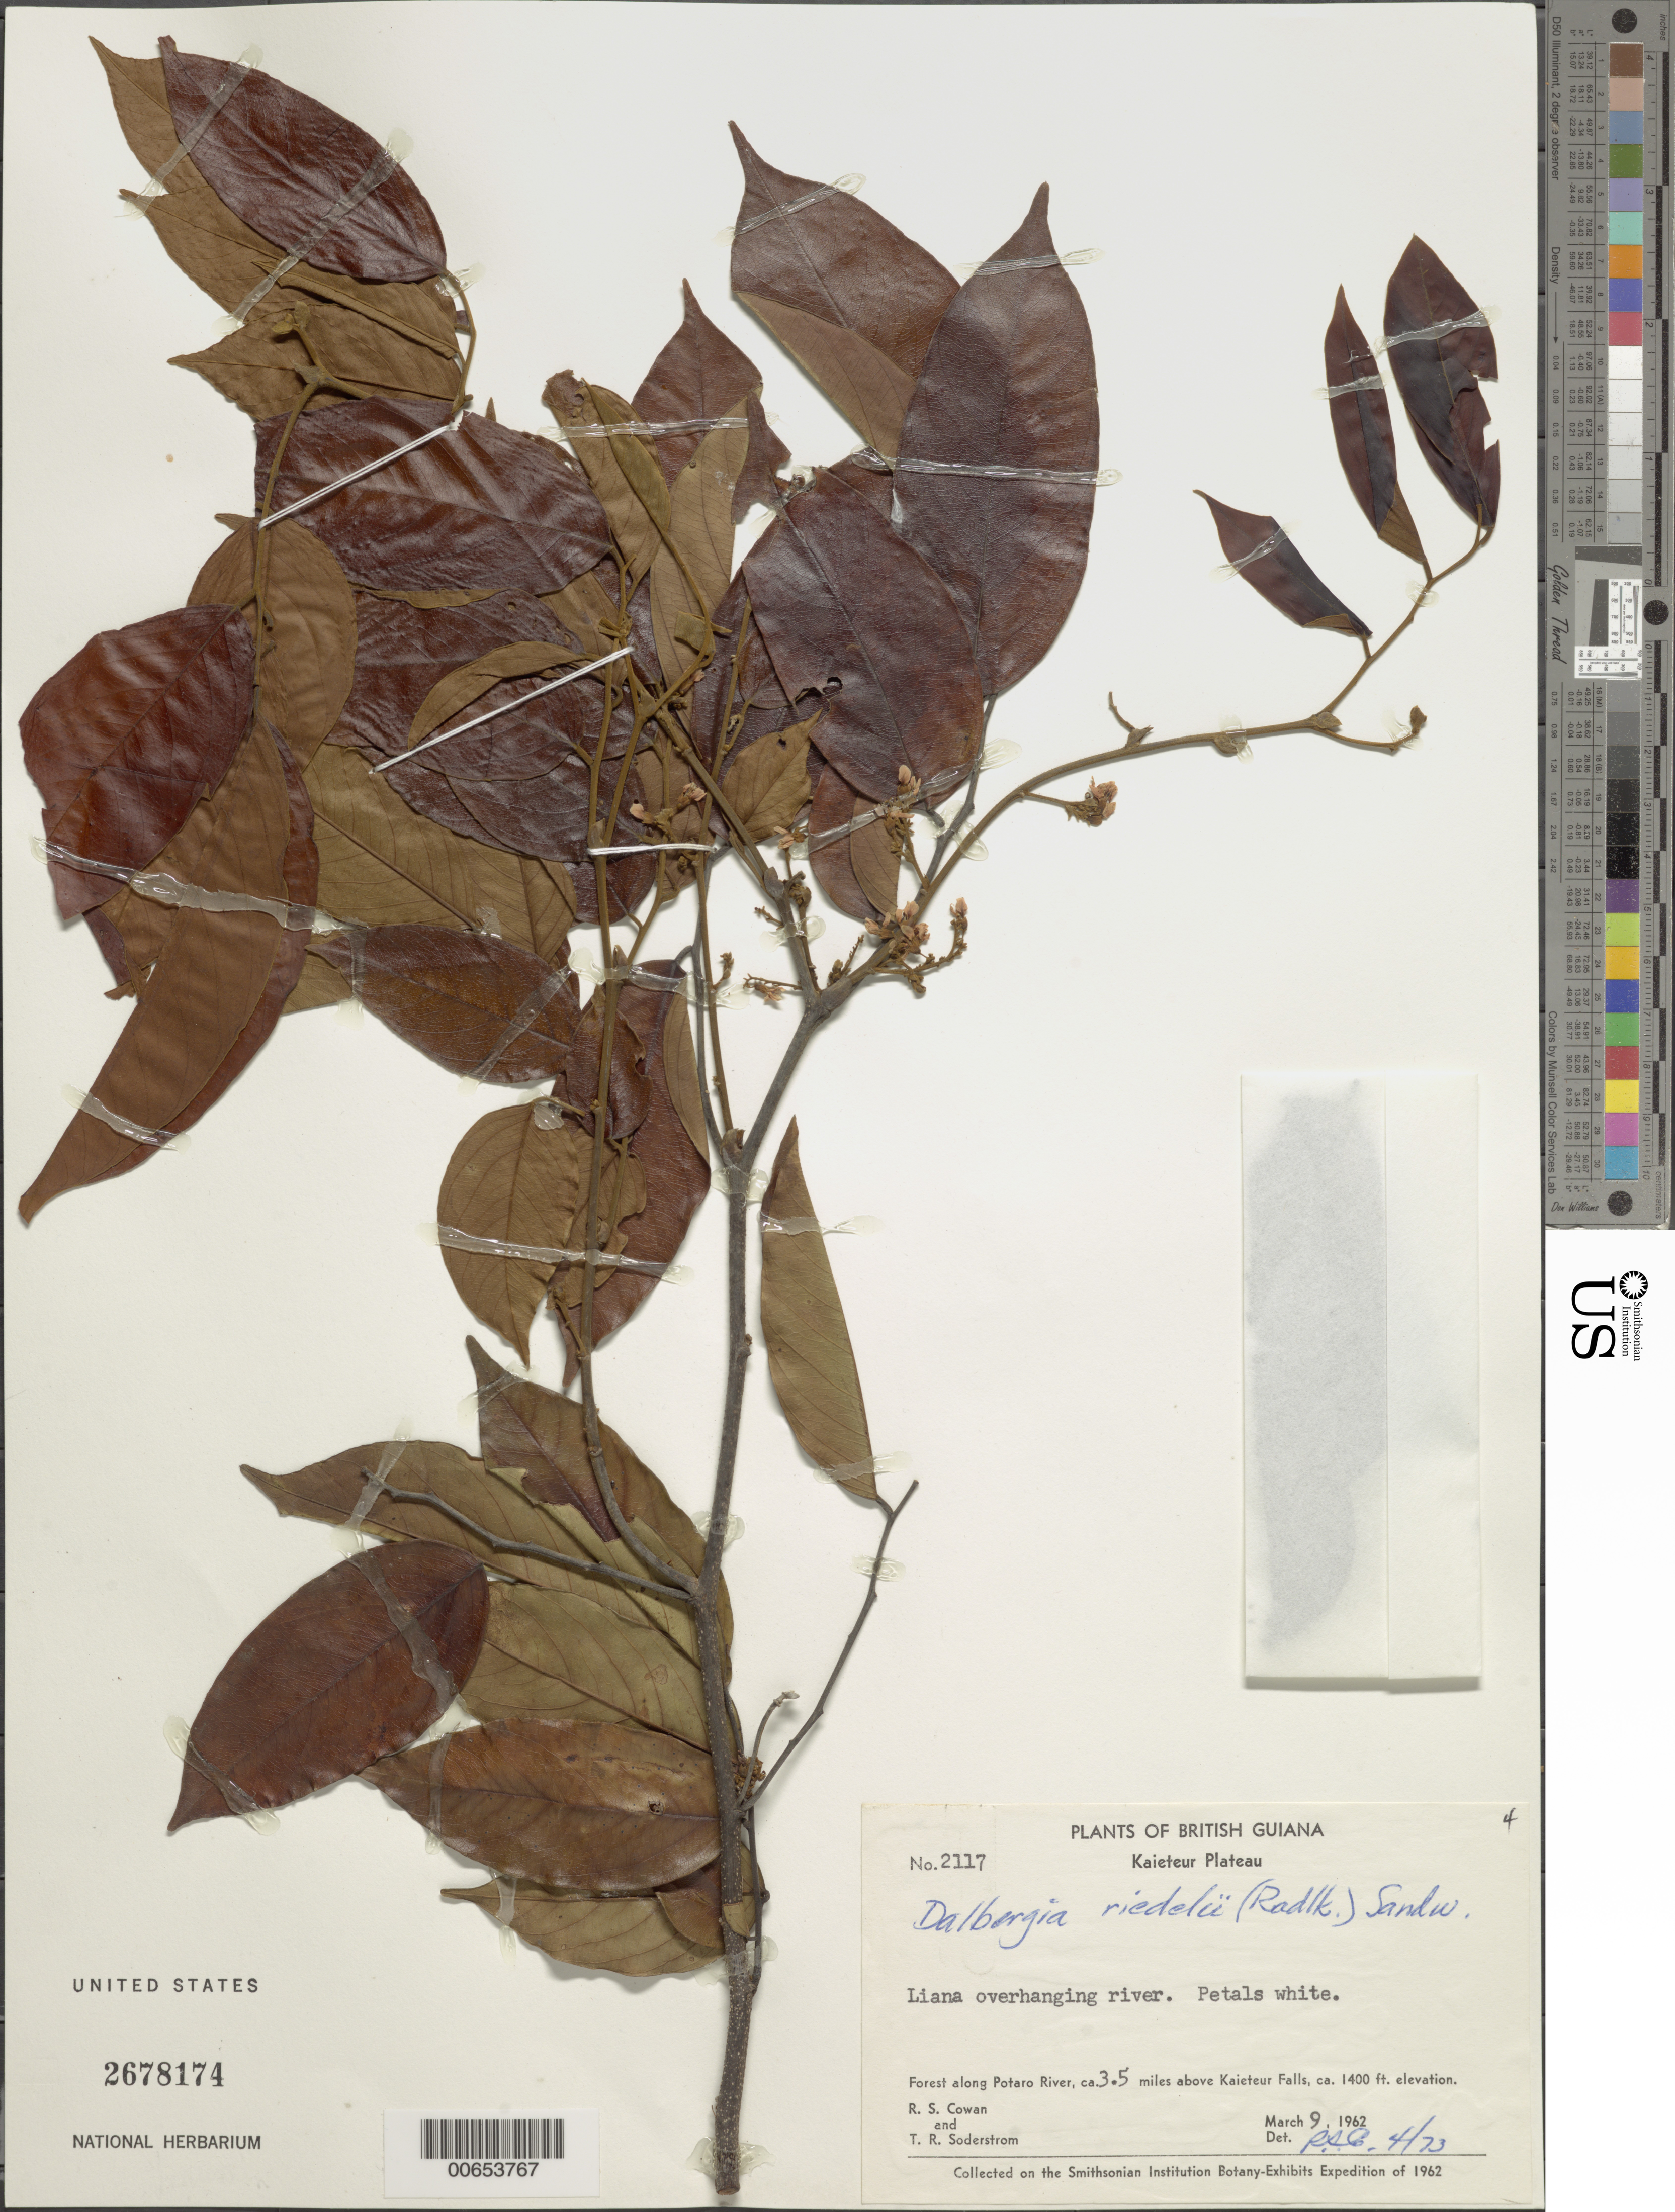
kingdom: Plantae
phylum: Tracheophyta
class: Magnoliopsida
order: Fabales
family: Fabaceae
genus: Dalbergia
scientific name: Dalbergia riedelii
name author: (Benth.) Sandwith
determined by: Cowan, R. S.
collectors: R. S. Cowan & T. R. Soderstrom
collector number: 2117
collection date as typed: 9-Mar-62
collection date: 1962-03-09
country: Guyana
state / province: Potaro-Siparuni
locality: Potaro River, ca. 3.5 mi. above Kaieteur Falls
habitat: Forest along river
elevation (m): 427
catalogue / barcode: US 2678174